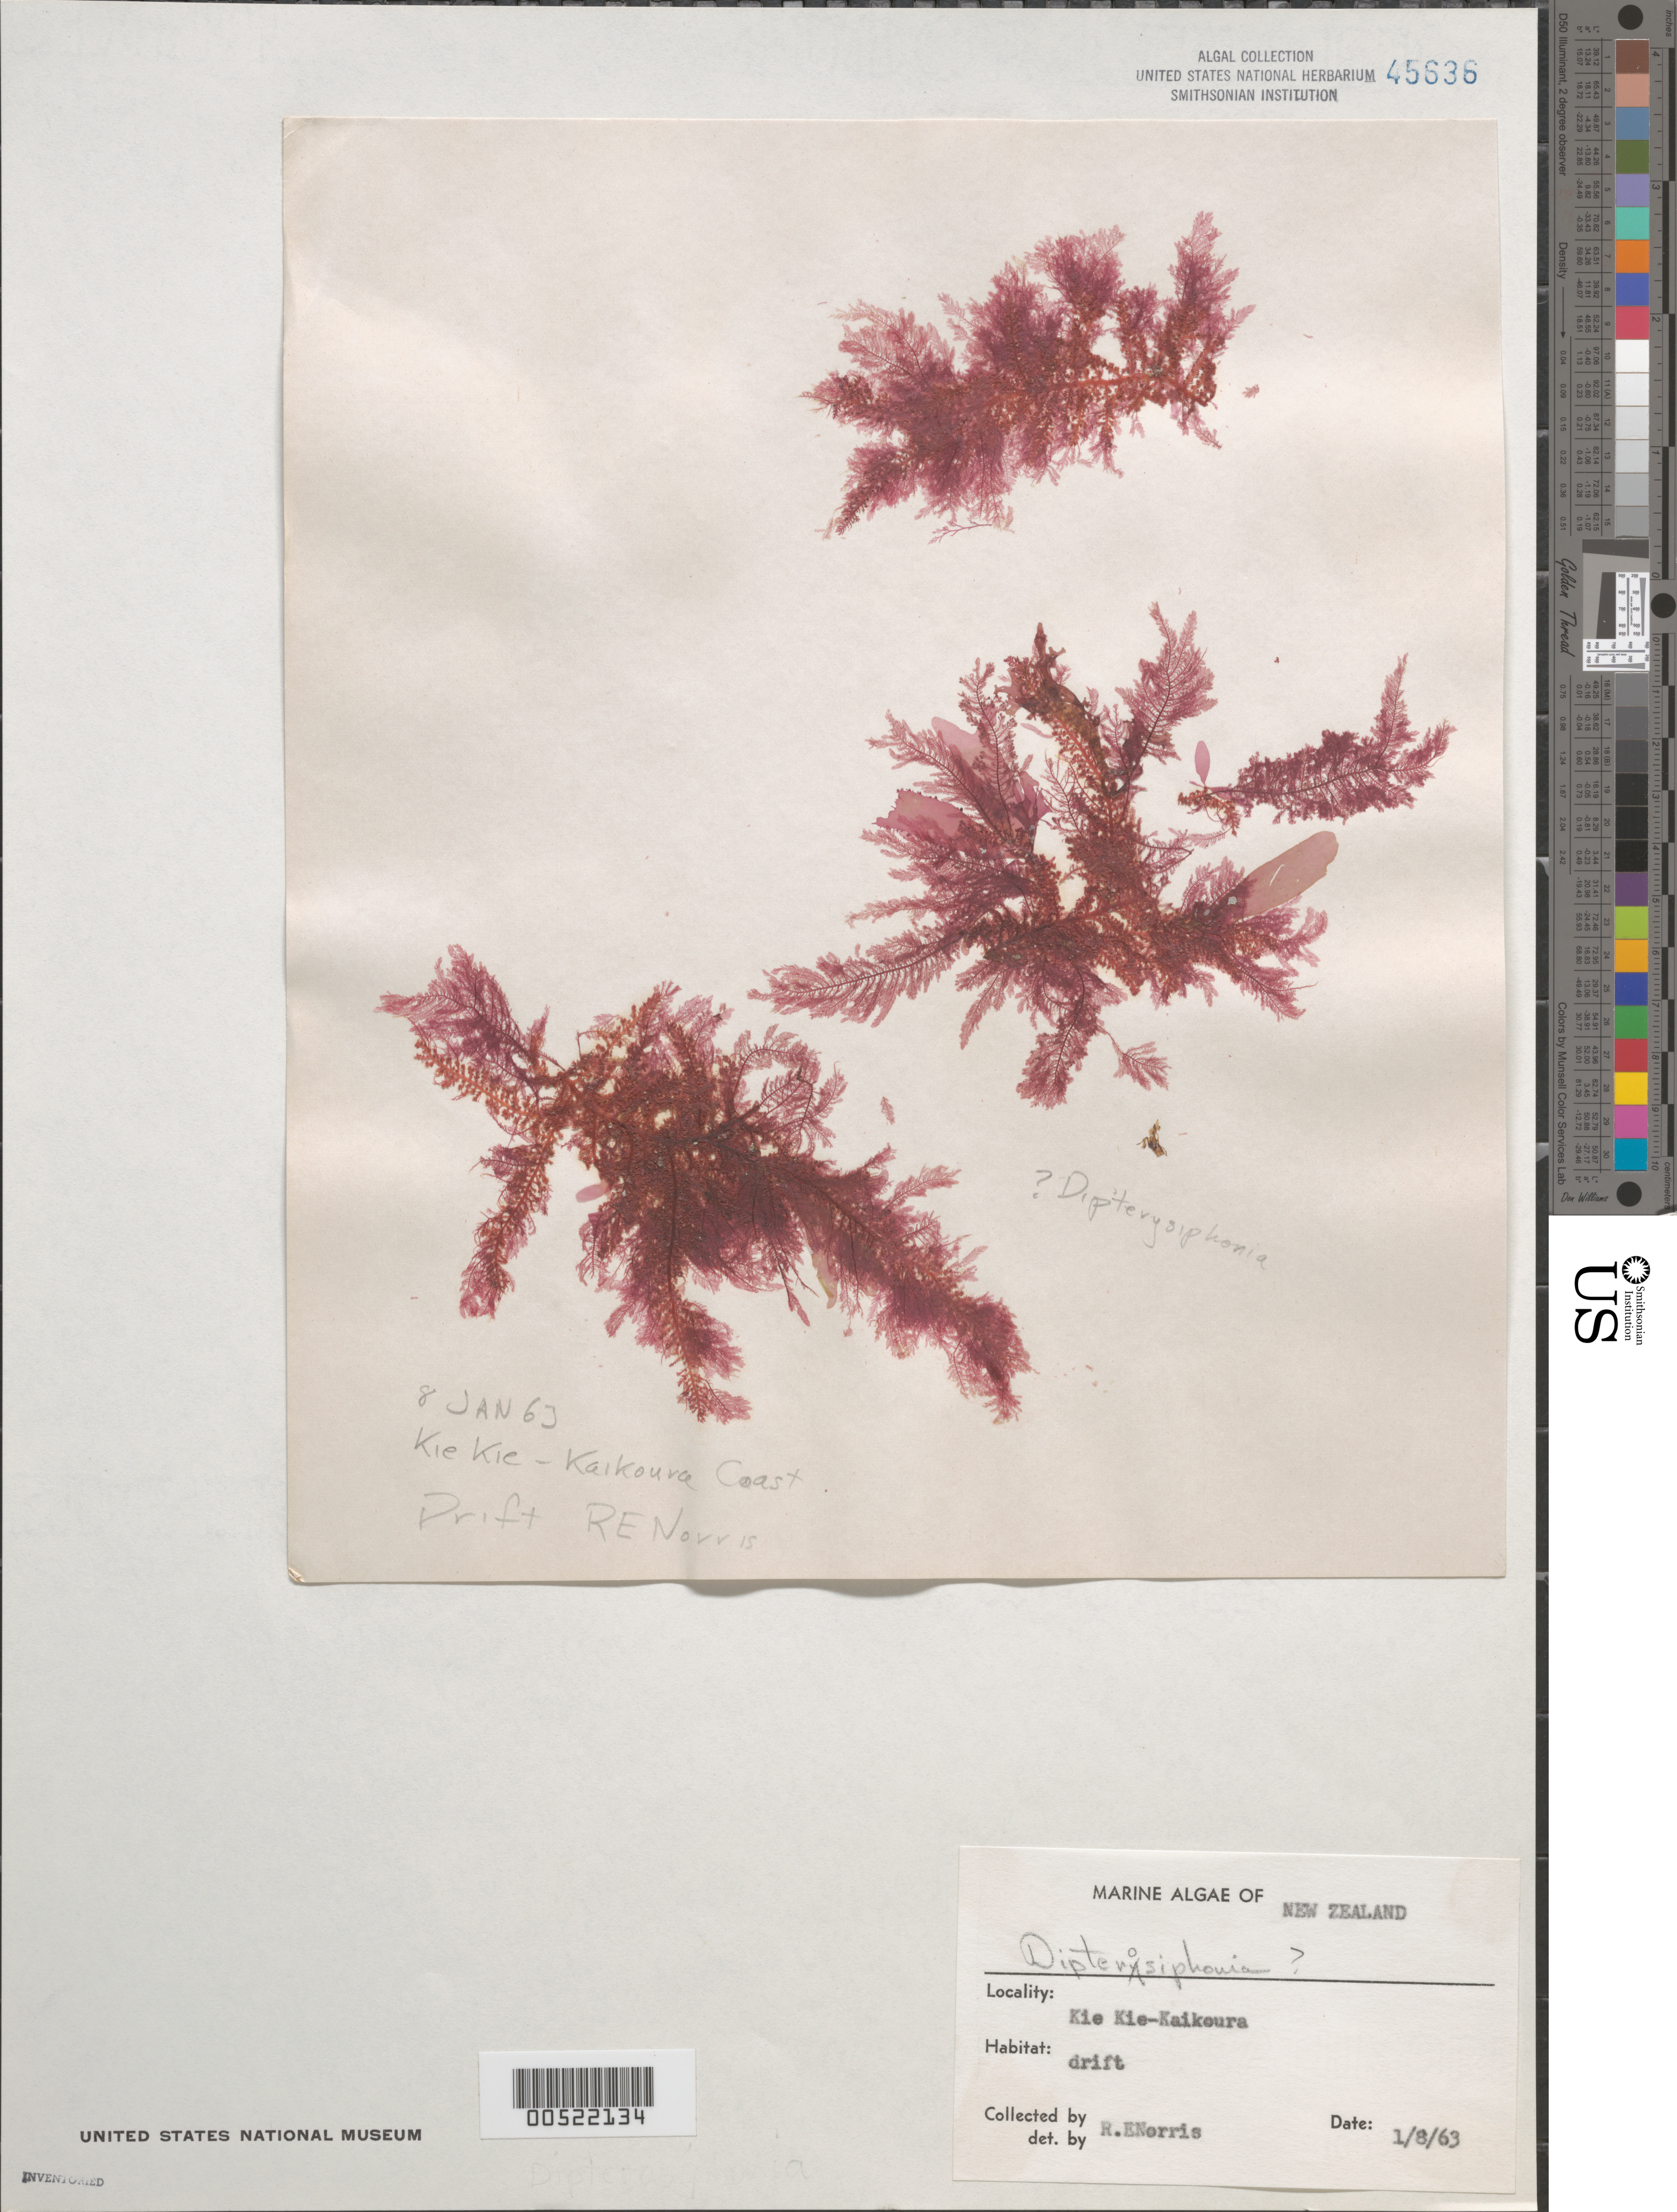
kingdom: Plantae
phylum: Rhodophyta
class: Florideophyceae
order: Ceramiales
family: Rhodomelaceae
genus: Dipterosiphonia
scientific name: Dipterosiphonia sp.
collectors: R. E. Norris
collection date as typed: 08 Jan 1963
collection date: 1963-01-08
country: New Zealand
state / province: Canterbury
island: South Island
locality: Kie Kie-Kaikoura Coast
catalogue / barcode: US 45636